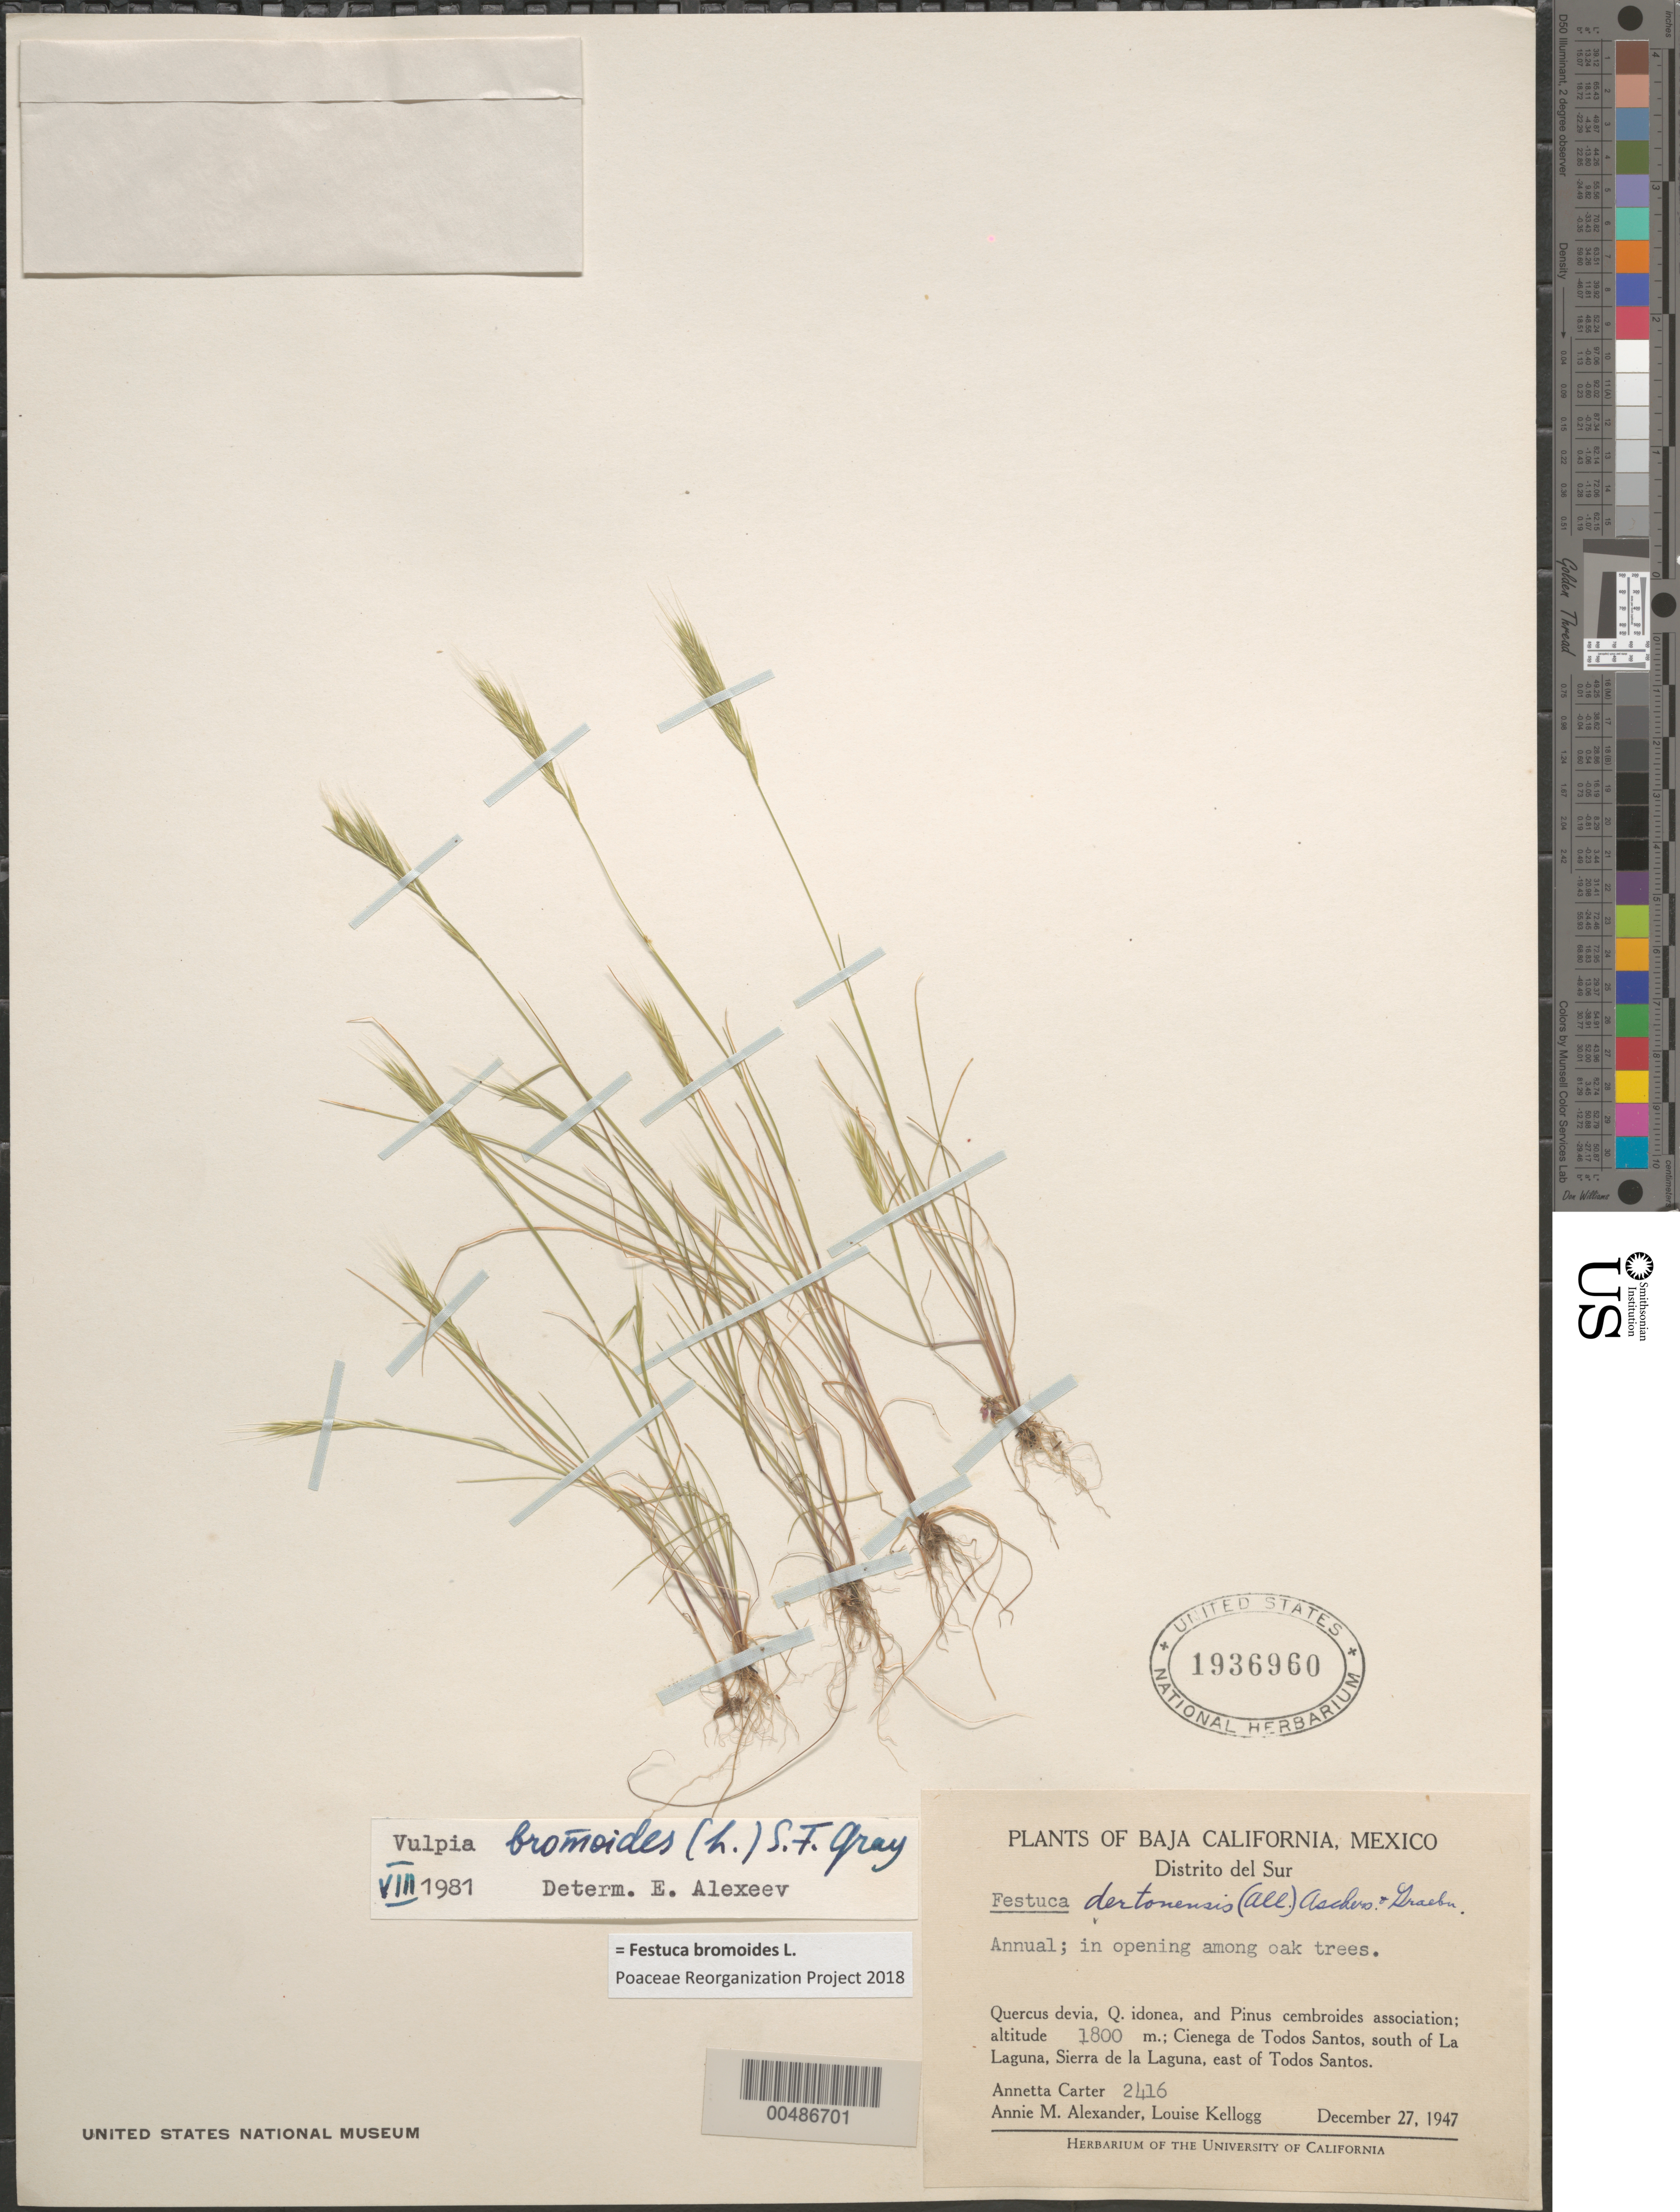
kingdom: Plantae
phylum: Tracheophyta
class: Liliopsida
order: Poales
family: Poaceae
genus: Festuca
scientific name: Festuca bromoides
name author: L.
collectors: A. M. Carter, A. M. Alexander & L. Kellogg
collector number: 2416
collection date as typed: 27 Dec 1947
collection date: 1947-12-27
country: Mexico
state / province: Baja California Sur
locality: Cienega de Todos Santos, S of La Laguna, Sierra de la Laguna, E of Todos Santos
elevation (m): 1800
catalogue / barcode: US 1936960